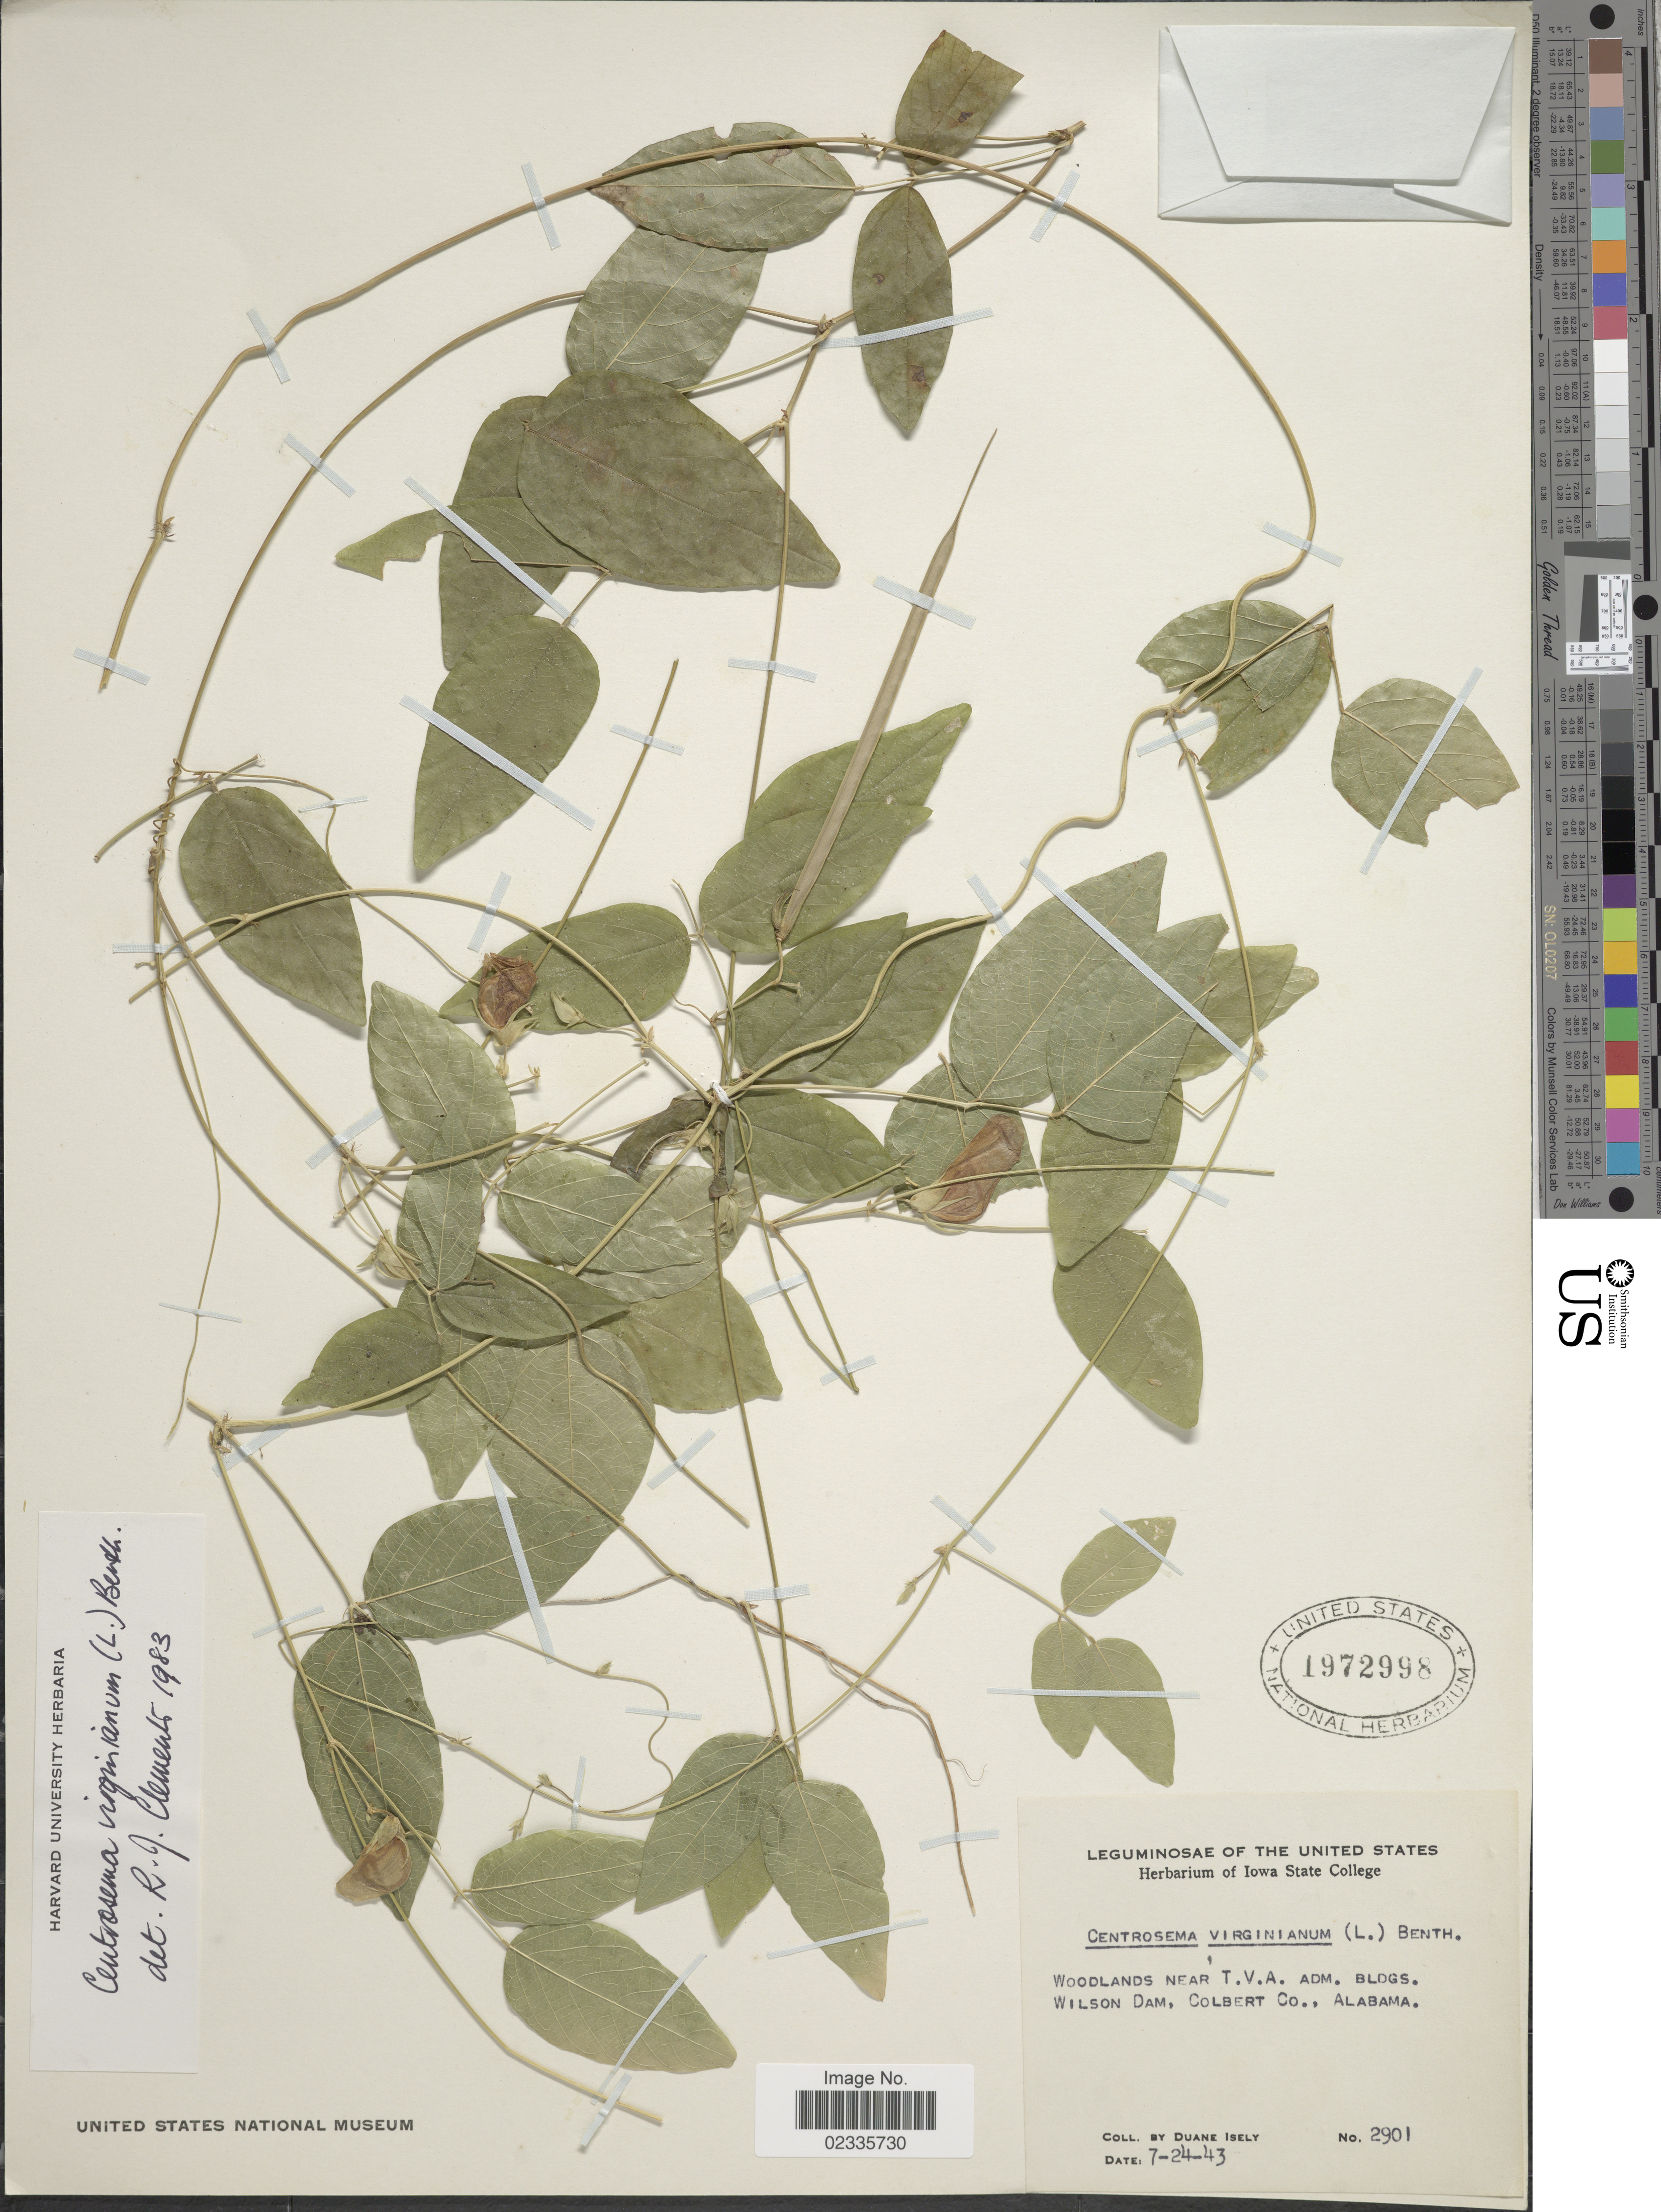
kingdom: Plantae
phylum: Tracheophyta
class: Magnoliopsida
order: Fabales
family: Fabaceae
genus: Centrosema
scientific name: Centrosema virginianum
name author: (L.) Benth.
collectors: D. Isely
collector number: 2901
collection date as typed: Transcribed d/m/y: 24/7/43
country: United States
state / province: Alabama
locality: Woodlands near T.V.A. adm. blogs. Wilson Dam, Colbert Co., Alabama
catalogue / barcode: US 1972998